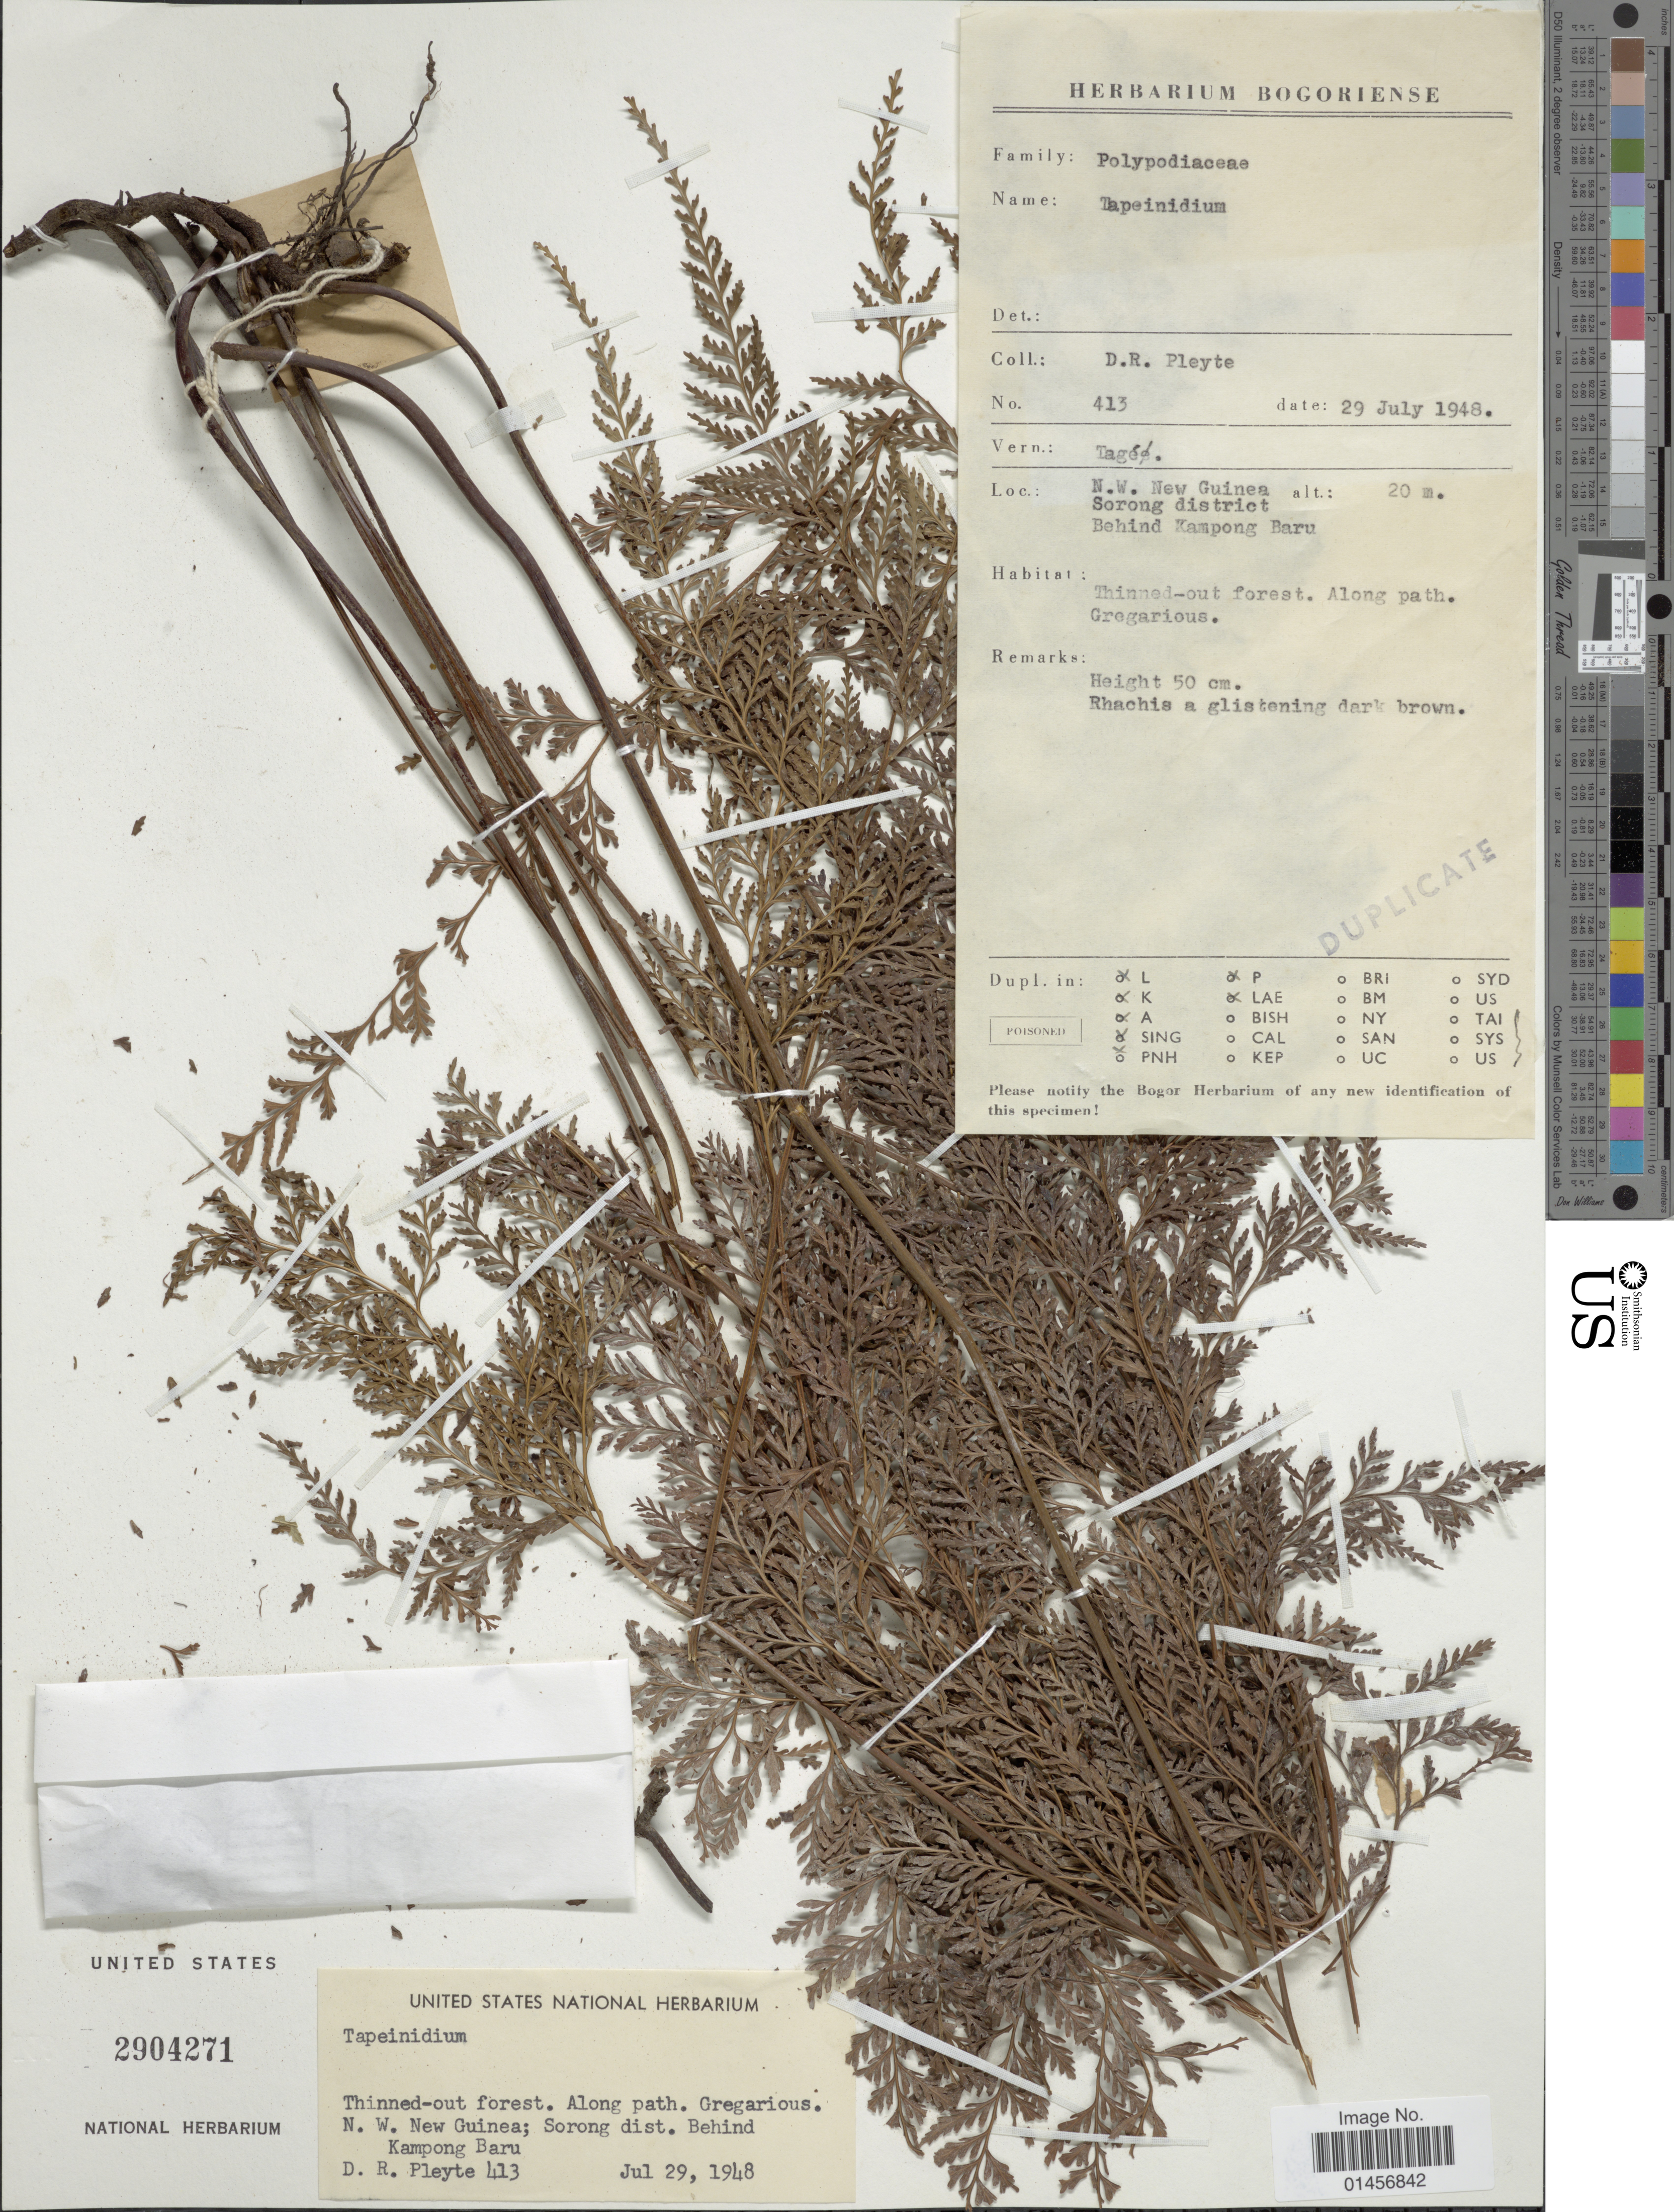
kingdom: Plantae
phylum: Tracheophyta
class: Polypodiopsida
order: Polypodiales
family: Saccolomataceae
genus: Saccoloma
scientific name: Saccoloma tenue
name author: (Brack.) Mett.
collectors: D. Pleyte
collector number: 413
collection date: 1948-07-29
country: Indonesia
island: New Guinea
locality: N. W. New Guinea; Sorong district, behind Kampong Baru.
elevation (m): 20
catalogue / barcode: US 2904271